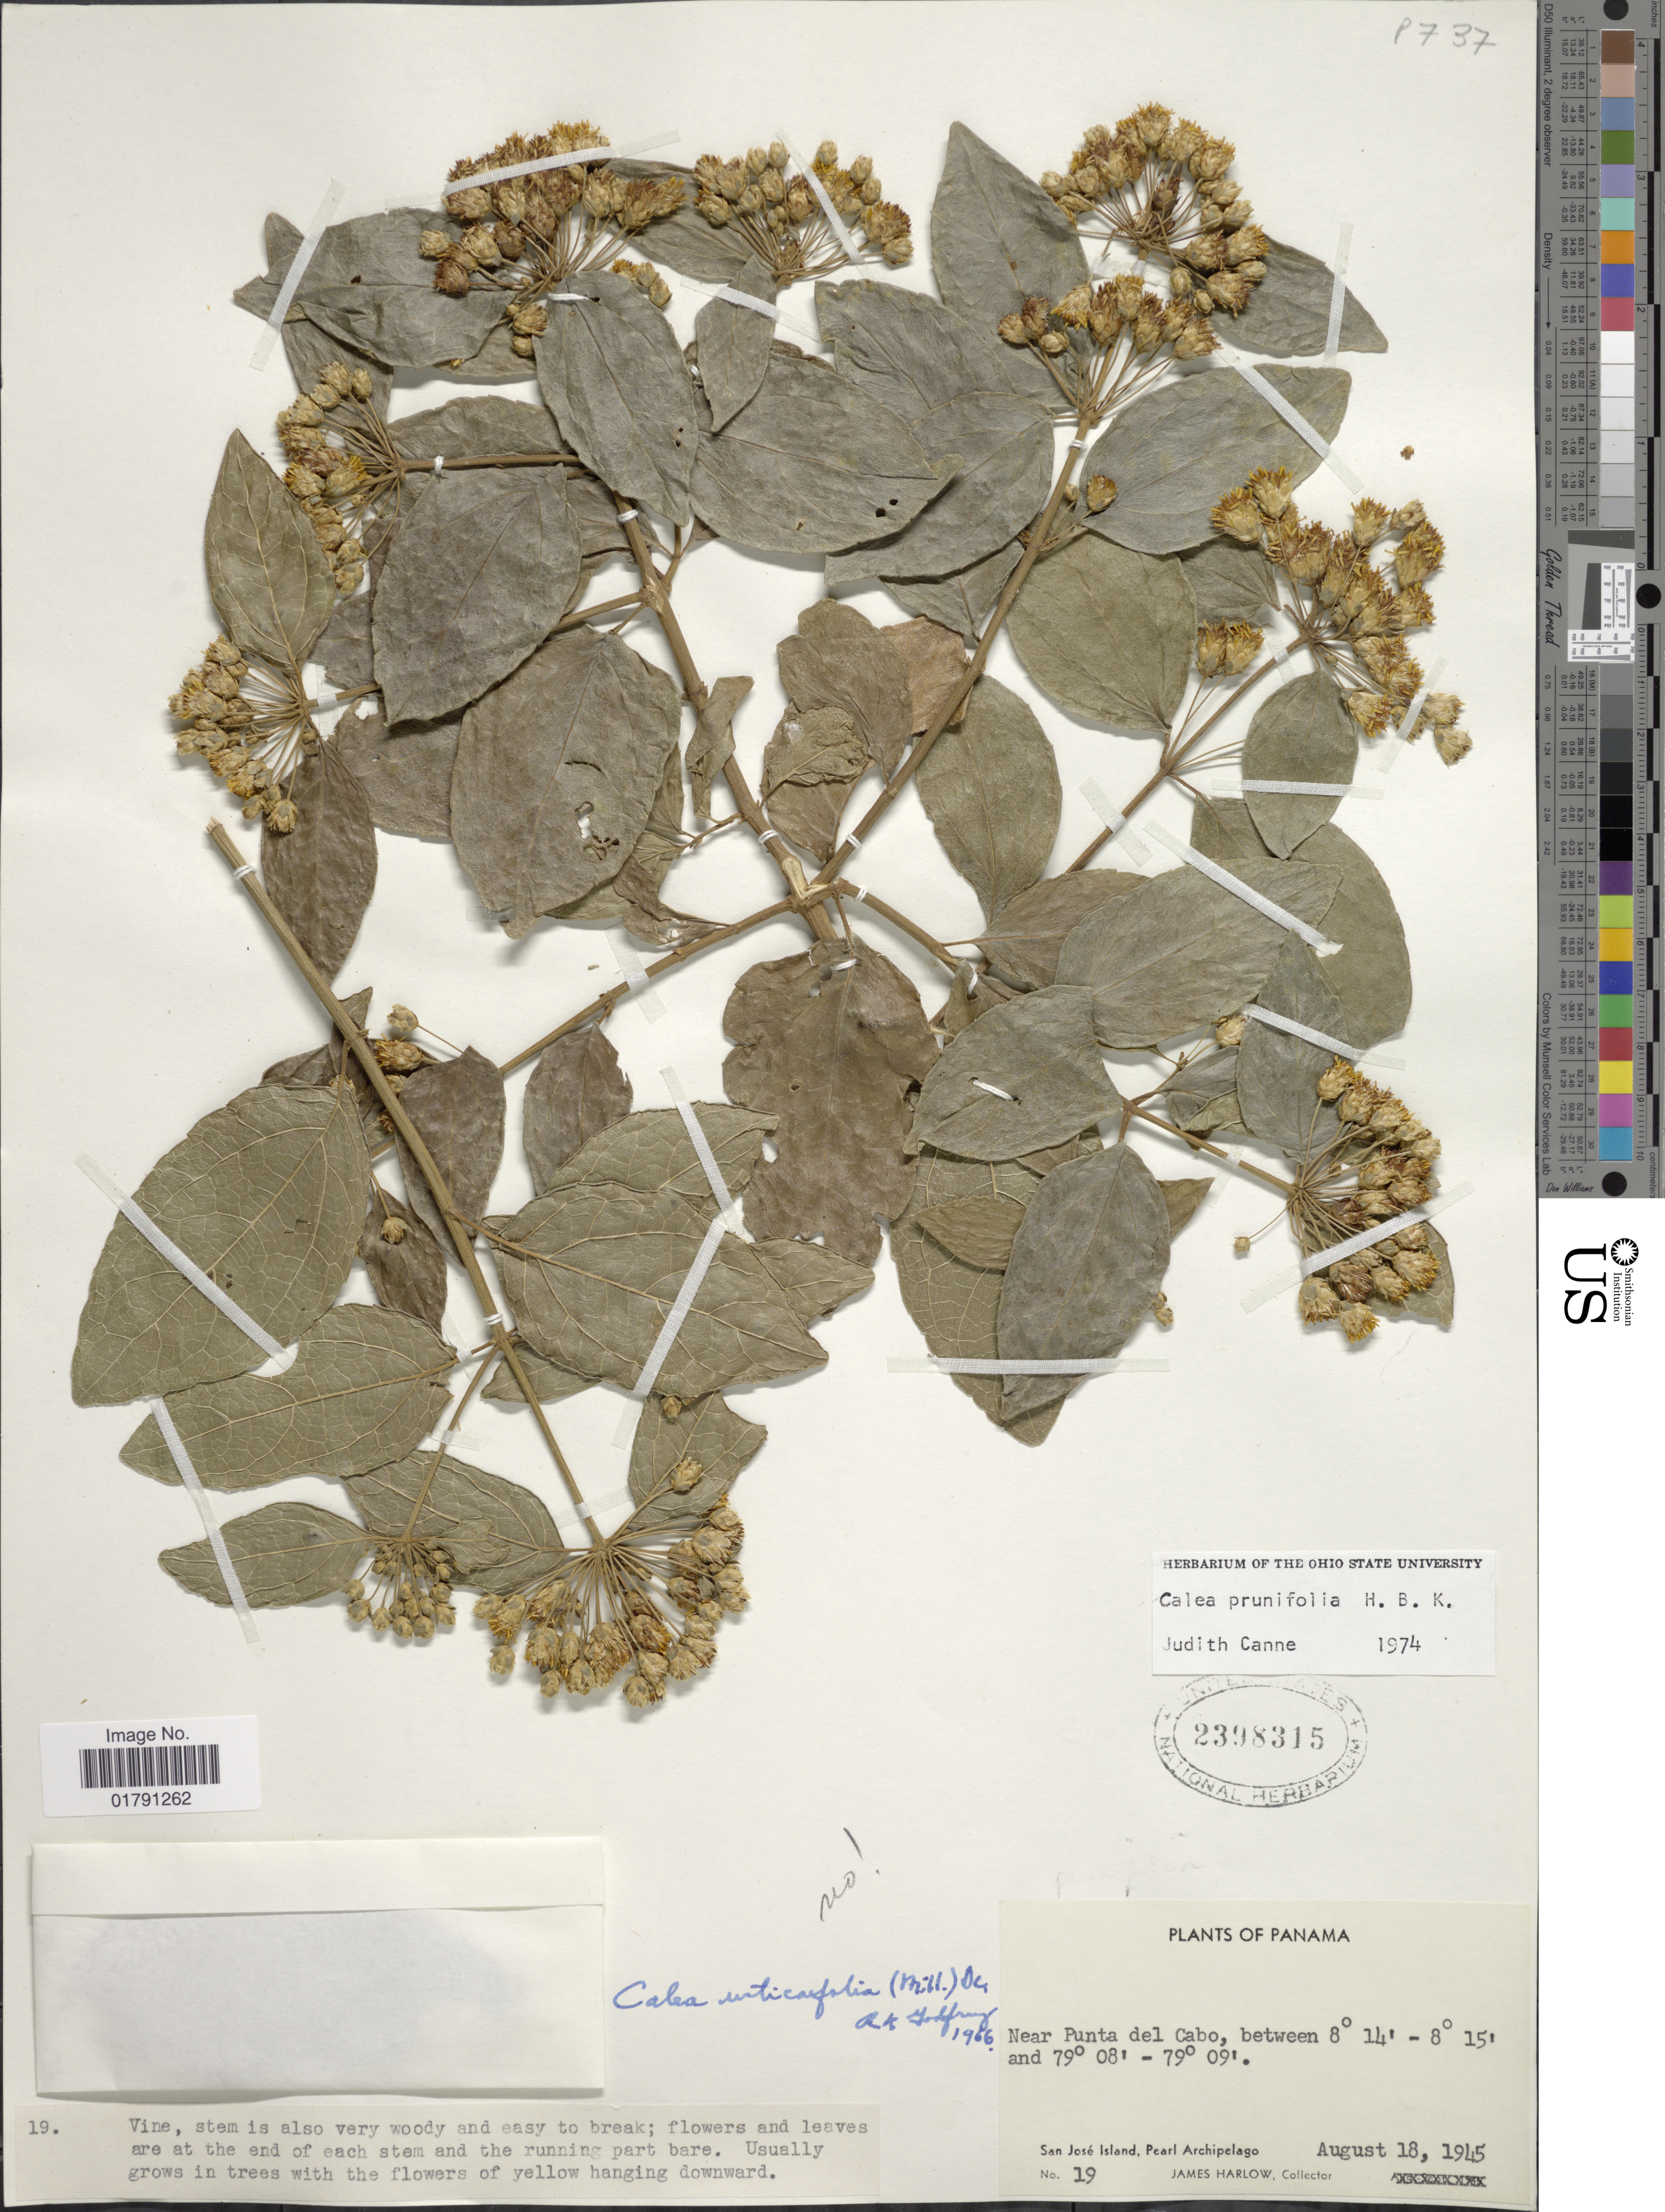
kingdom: Plantae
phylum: Tracheophyta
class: Magnoliopsida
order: Asterales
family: Asteraceae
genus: Calea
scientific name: Calea prunifolia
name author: Kunth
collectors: J. Harlow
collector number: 19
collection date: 1945-08-18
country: Panama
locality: Near Punta del Cabo, San Jose Island, Pearl Archipelago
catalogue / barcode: US 2398315